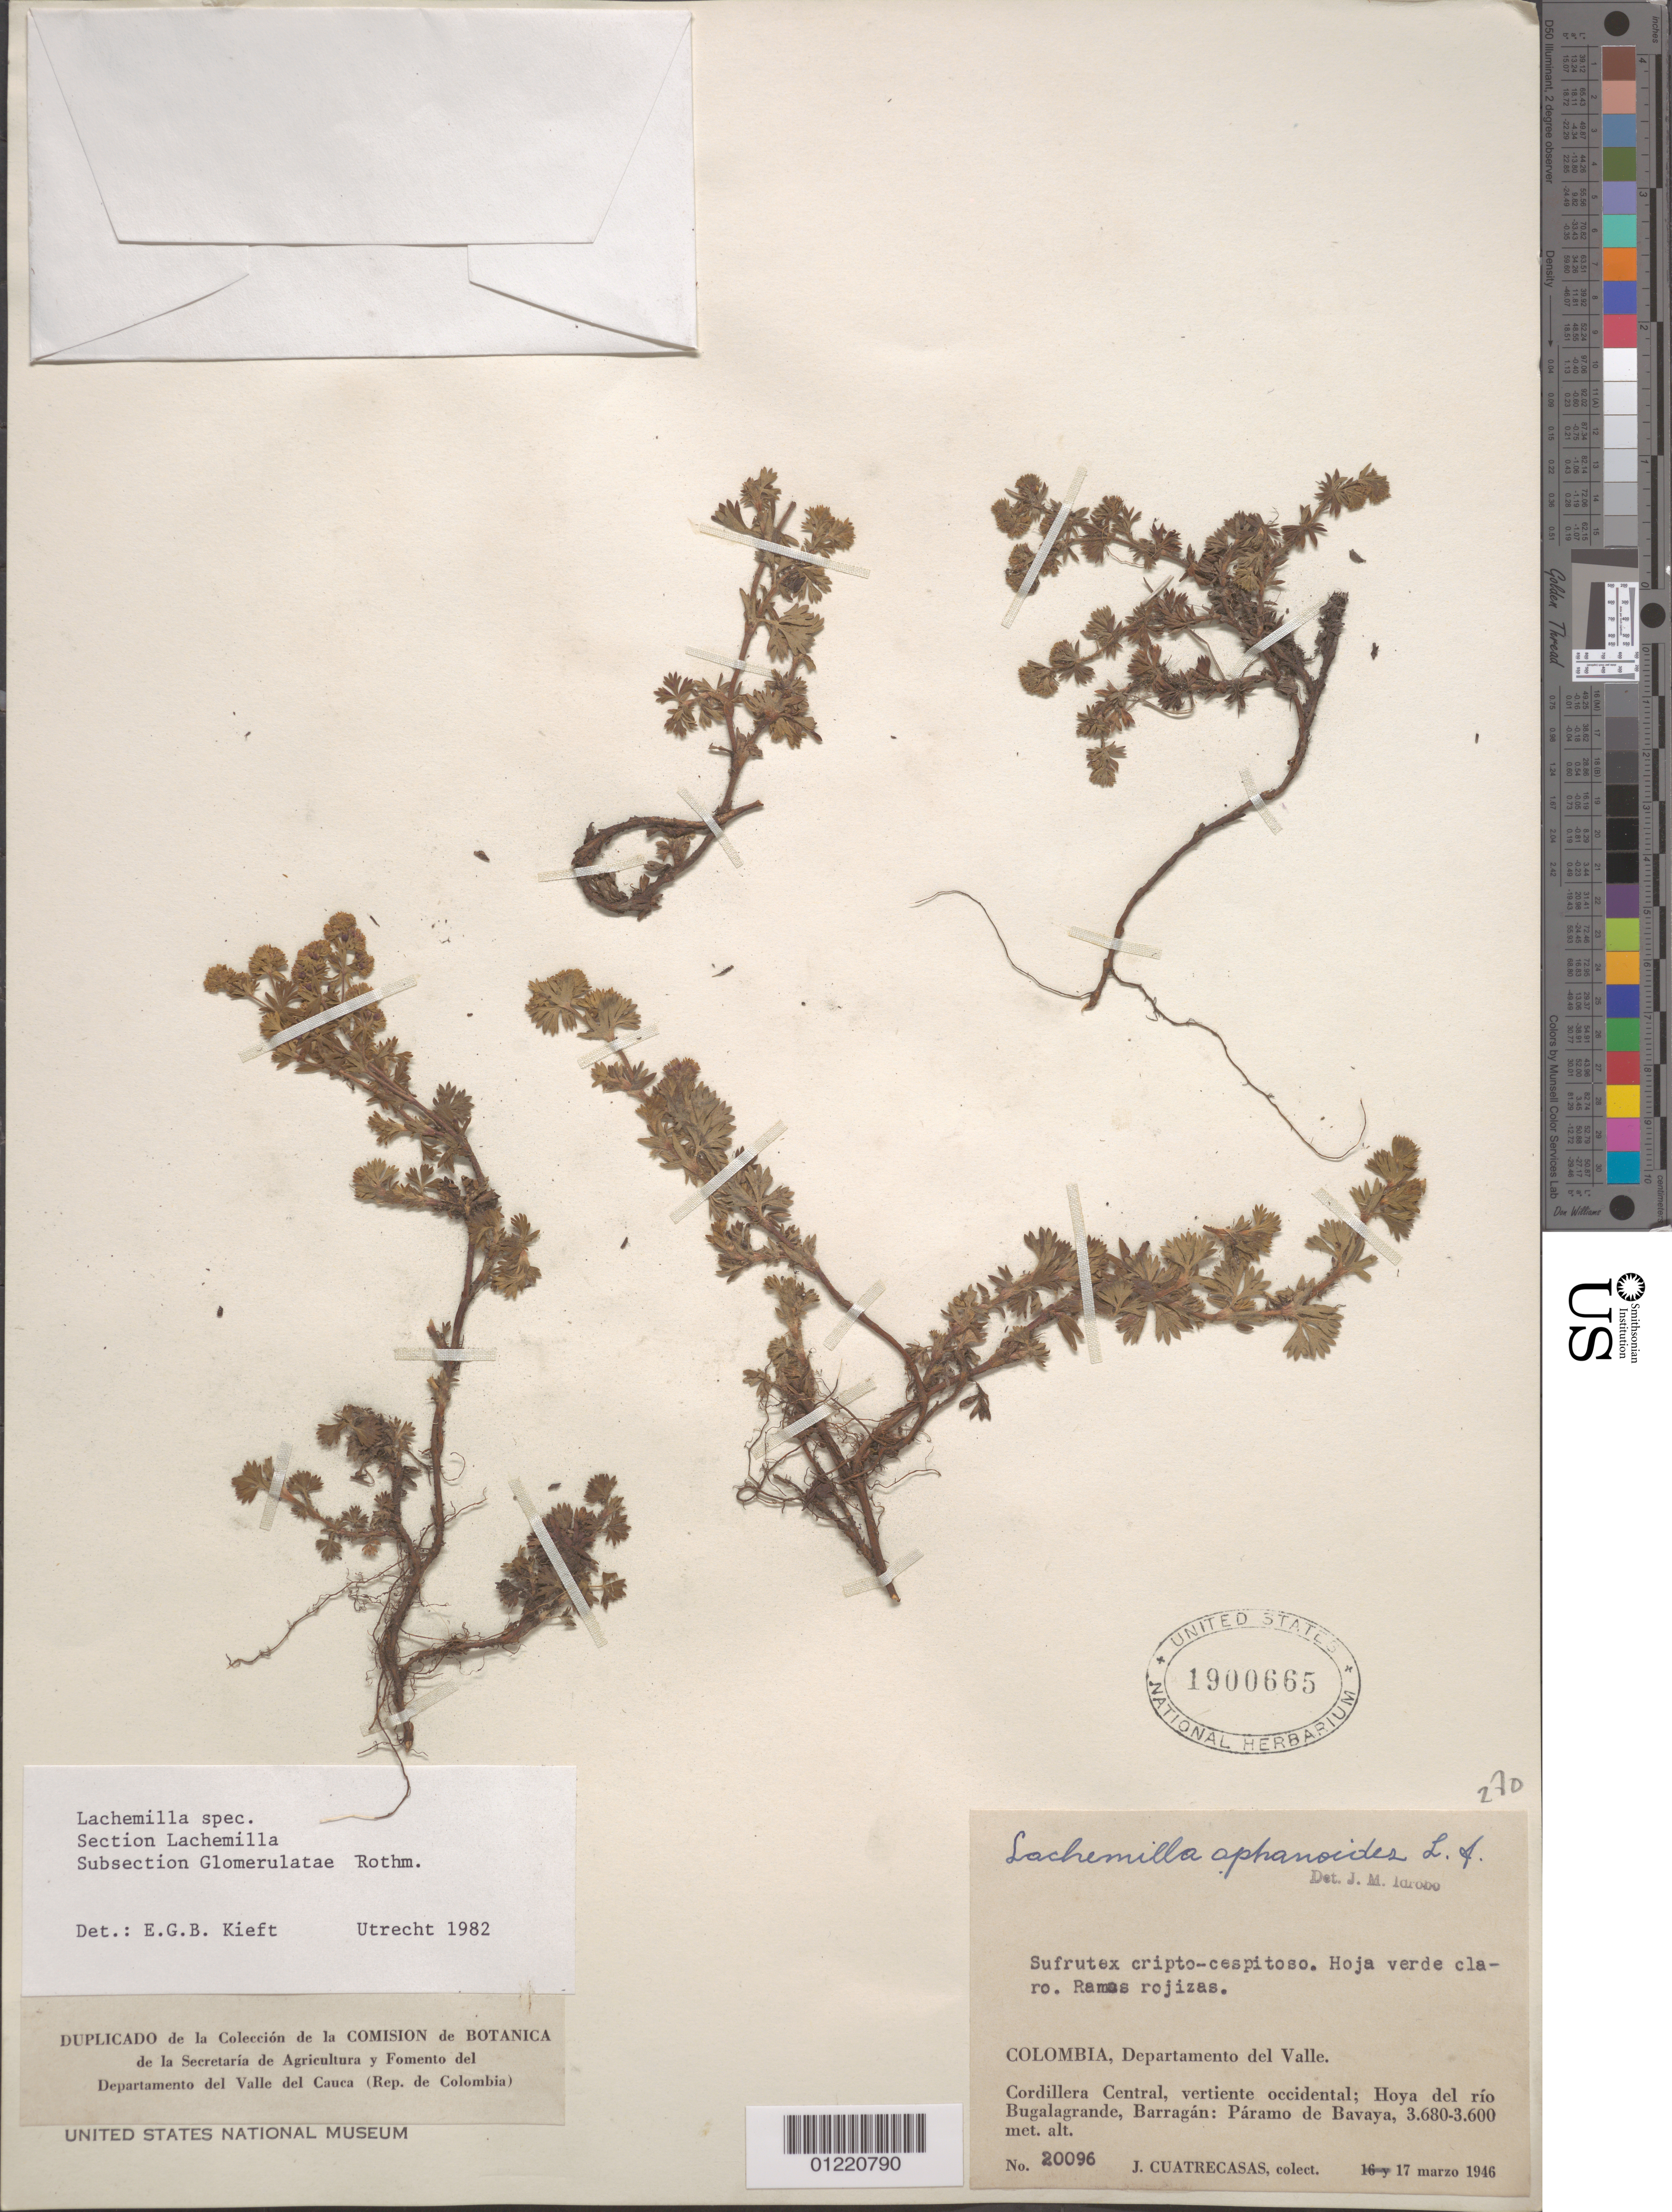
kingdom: Plantae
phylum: Tracheophyta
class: Magnoliopsida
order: Rosales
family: Rosaceae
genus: Lachemilla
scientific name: Lachemilla sp.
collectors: J. Cuatrecasas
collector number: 20096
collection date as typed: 17 Mar 1946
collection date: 1946-03-17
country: Colombia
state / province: Valle del Cauca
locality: Cordillera Central; Vertiente Occidental; Hoya del Río Bugalagrande, Barragán: Páramo de Bavaya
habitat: Paramo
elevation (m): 3600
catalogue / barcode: US 1900665